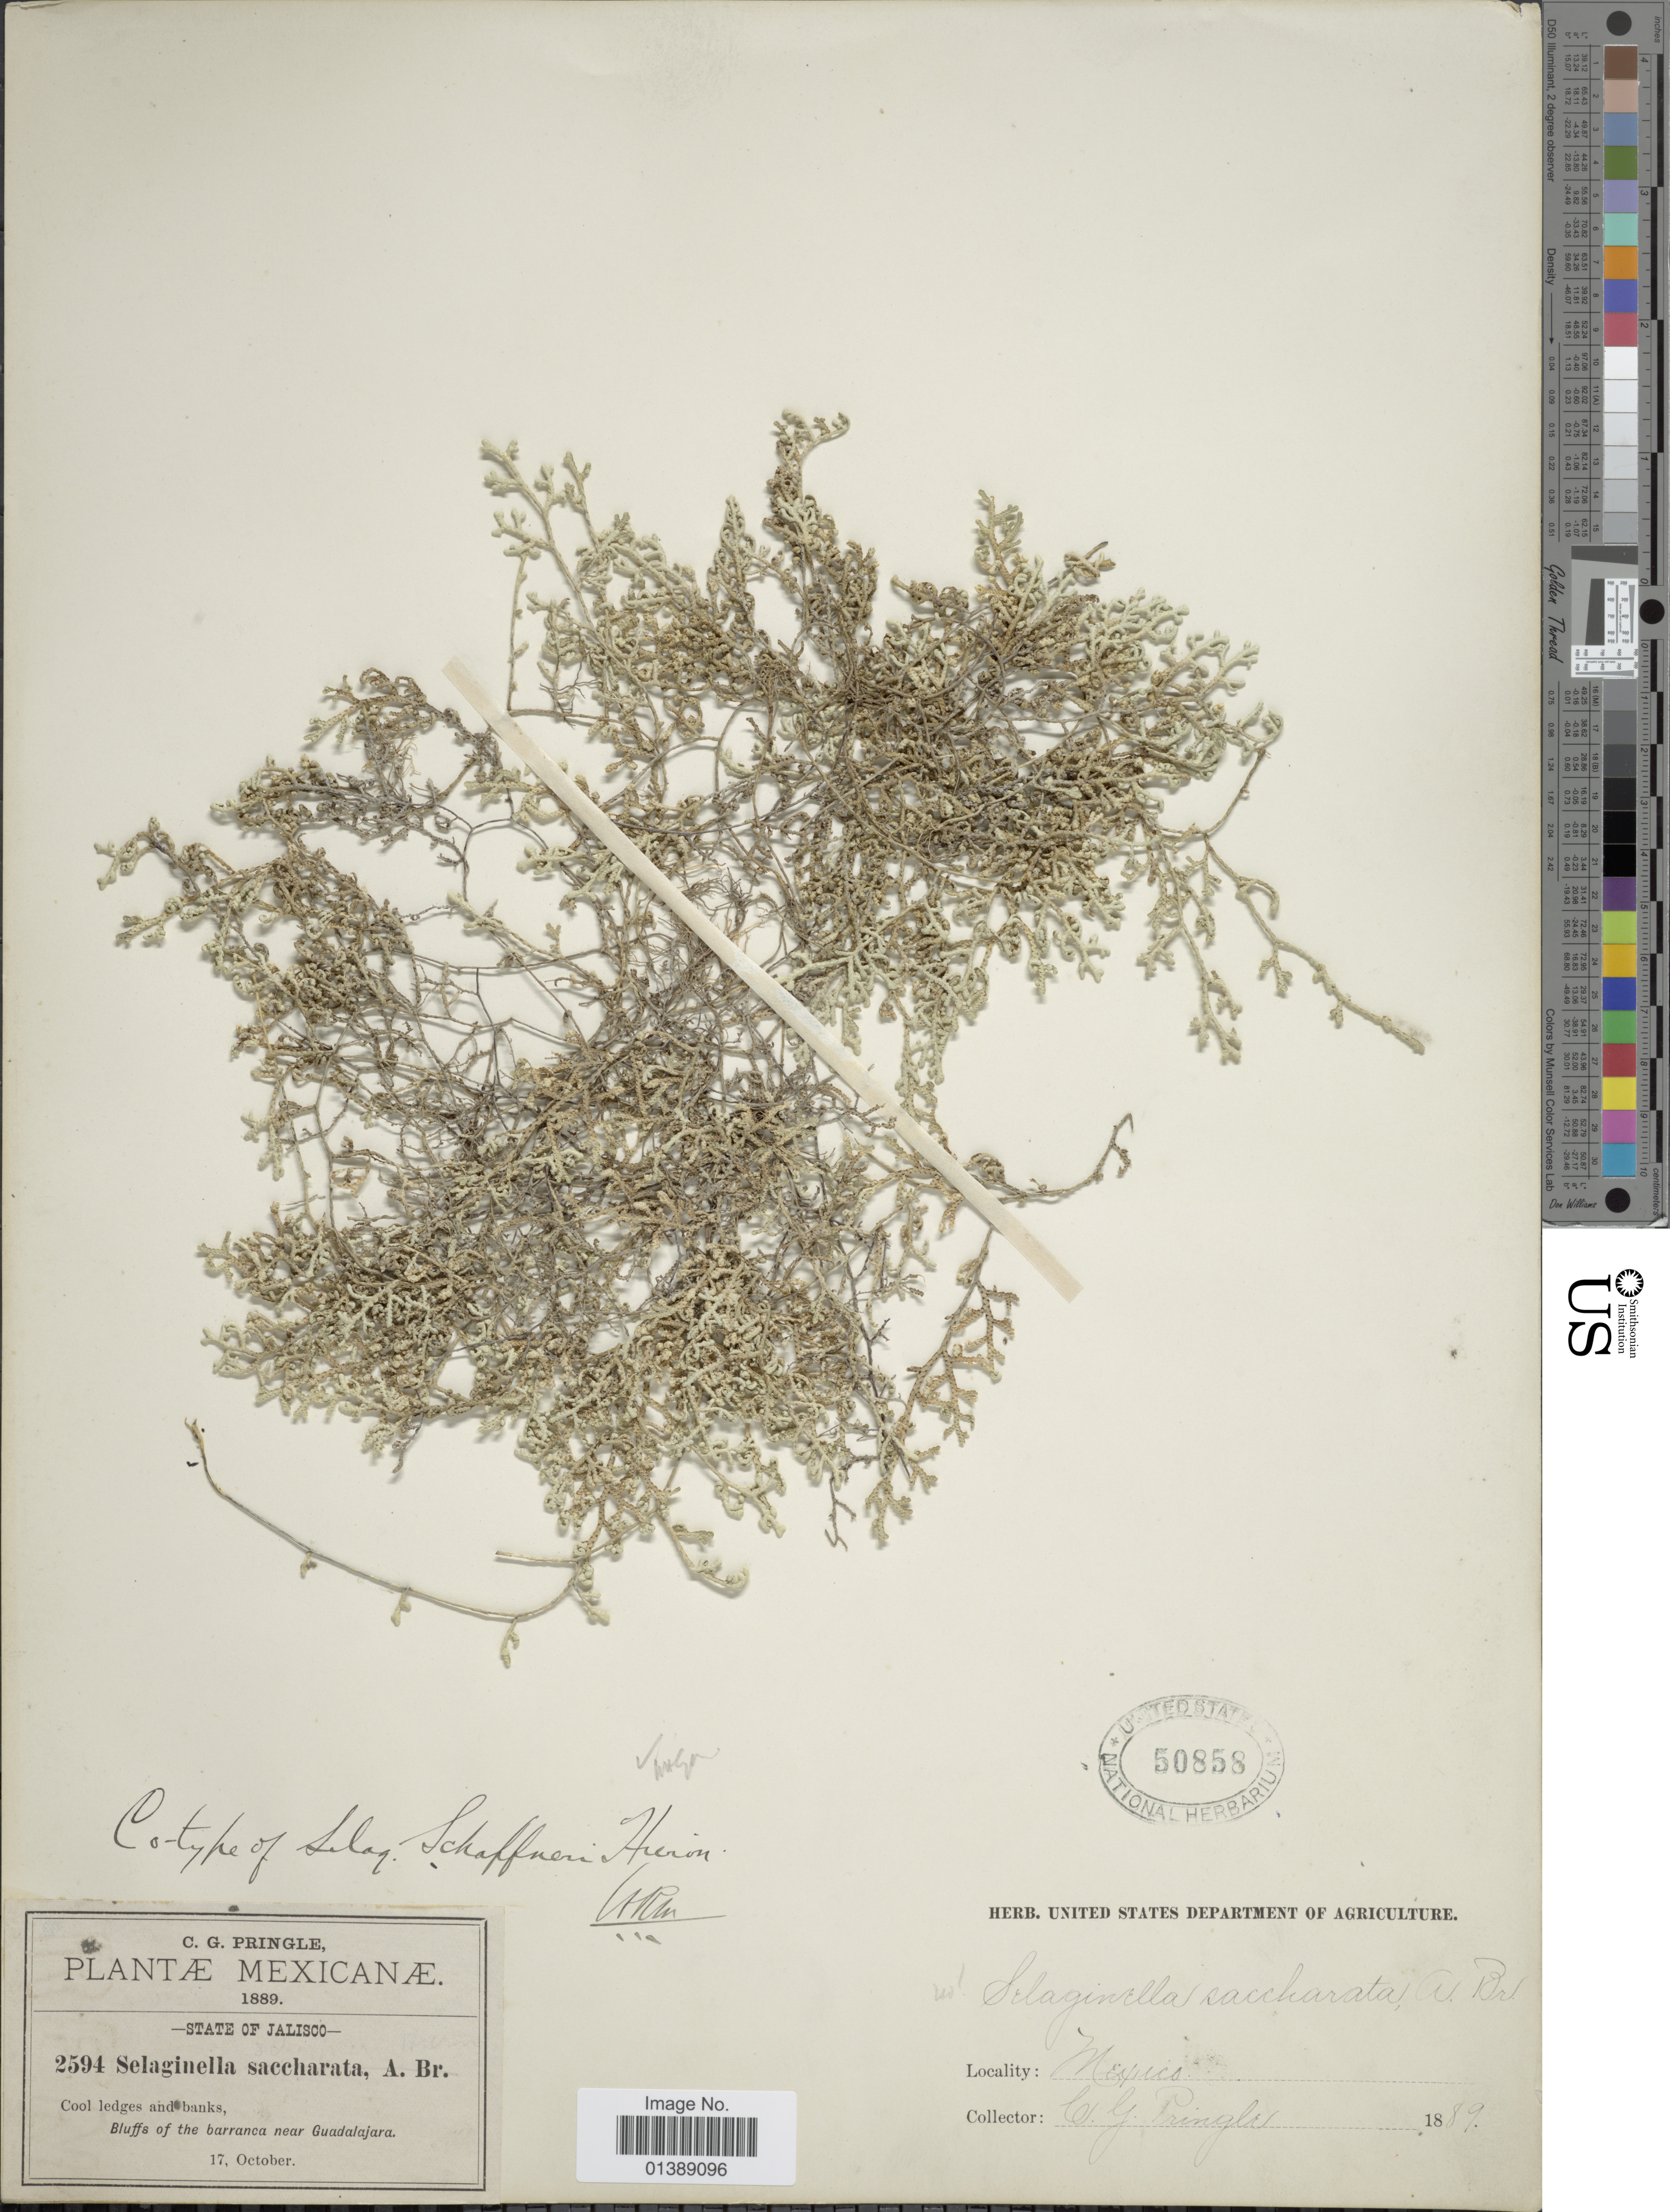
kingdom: Plantae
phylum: Tracheophyta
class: Lycopodiopsida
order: Selaginellales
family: Selaginellaceae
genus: Selaginella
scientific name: Selaginella schaffneri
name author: Hieron.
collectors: C. G. Pringle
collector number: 2594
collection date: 1889-10-17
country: Mexico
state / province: Jalisco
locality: Bluffs of the barranca near Guadalajara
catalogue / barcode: US 50858